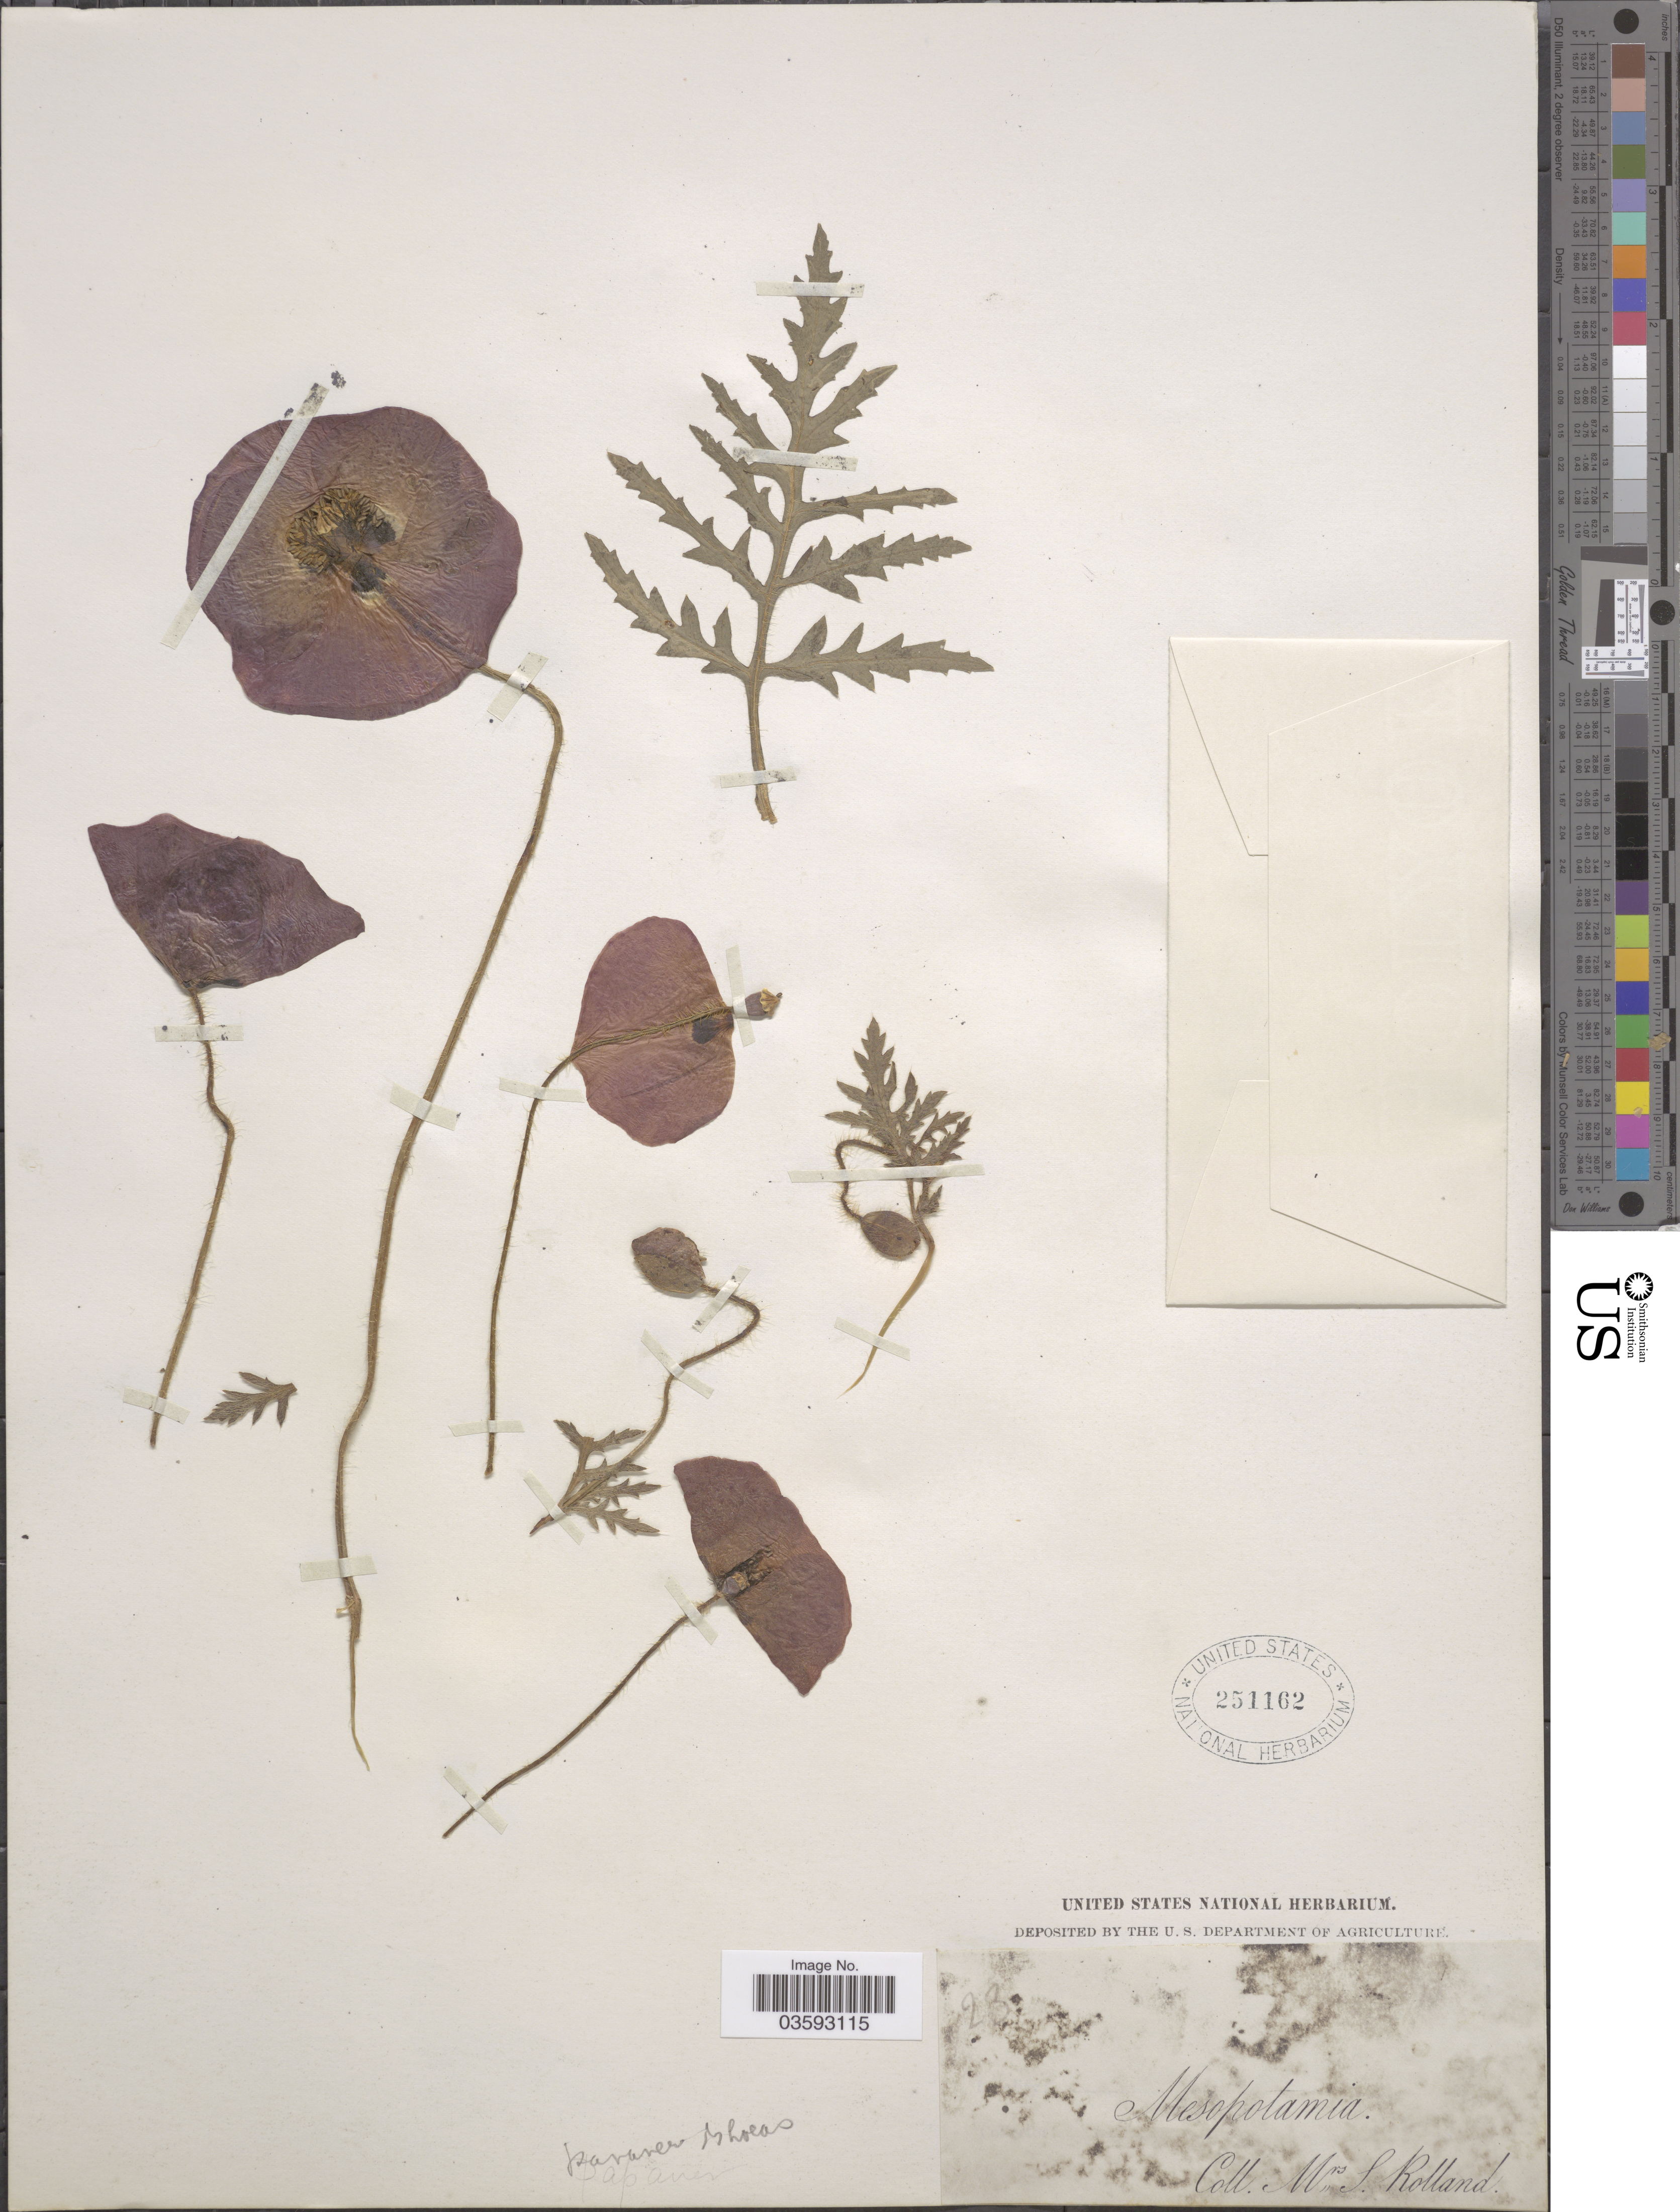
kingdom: Plantae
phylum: Tracheophyta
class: Magnoliopsida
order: Ranunculales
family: Papaveraceae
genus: Papaver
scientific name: Papaver sp.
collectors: S. Rolland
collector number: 23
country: Turkey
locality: Mesopotamia.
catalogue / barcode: US 251162